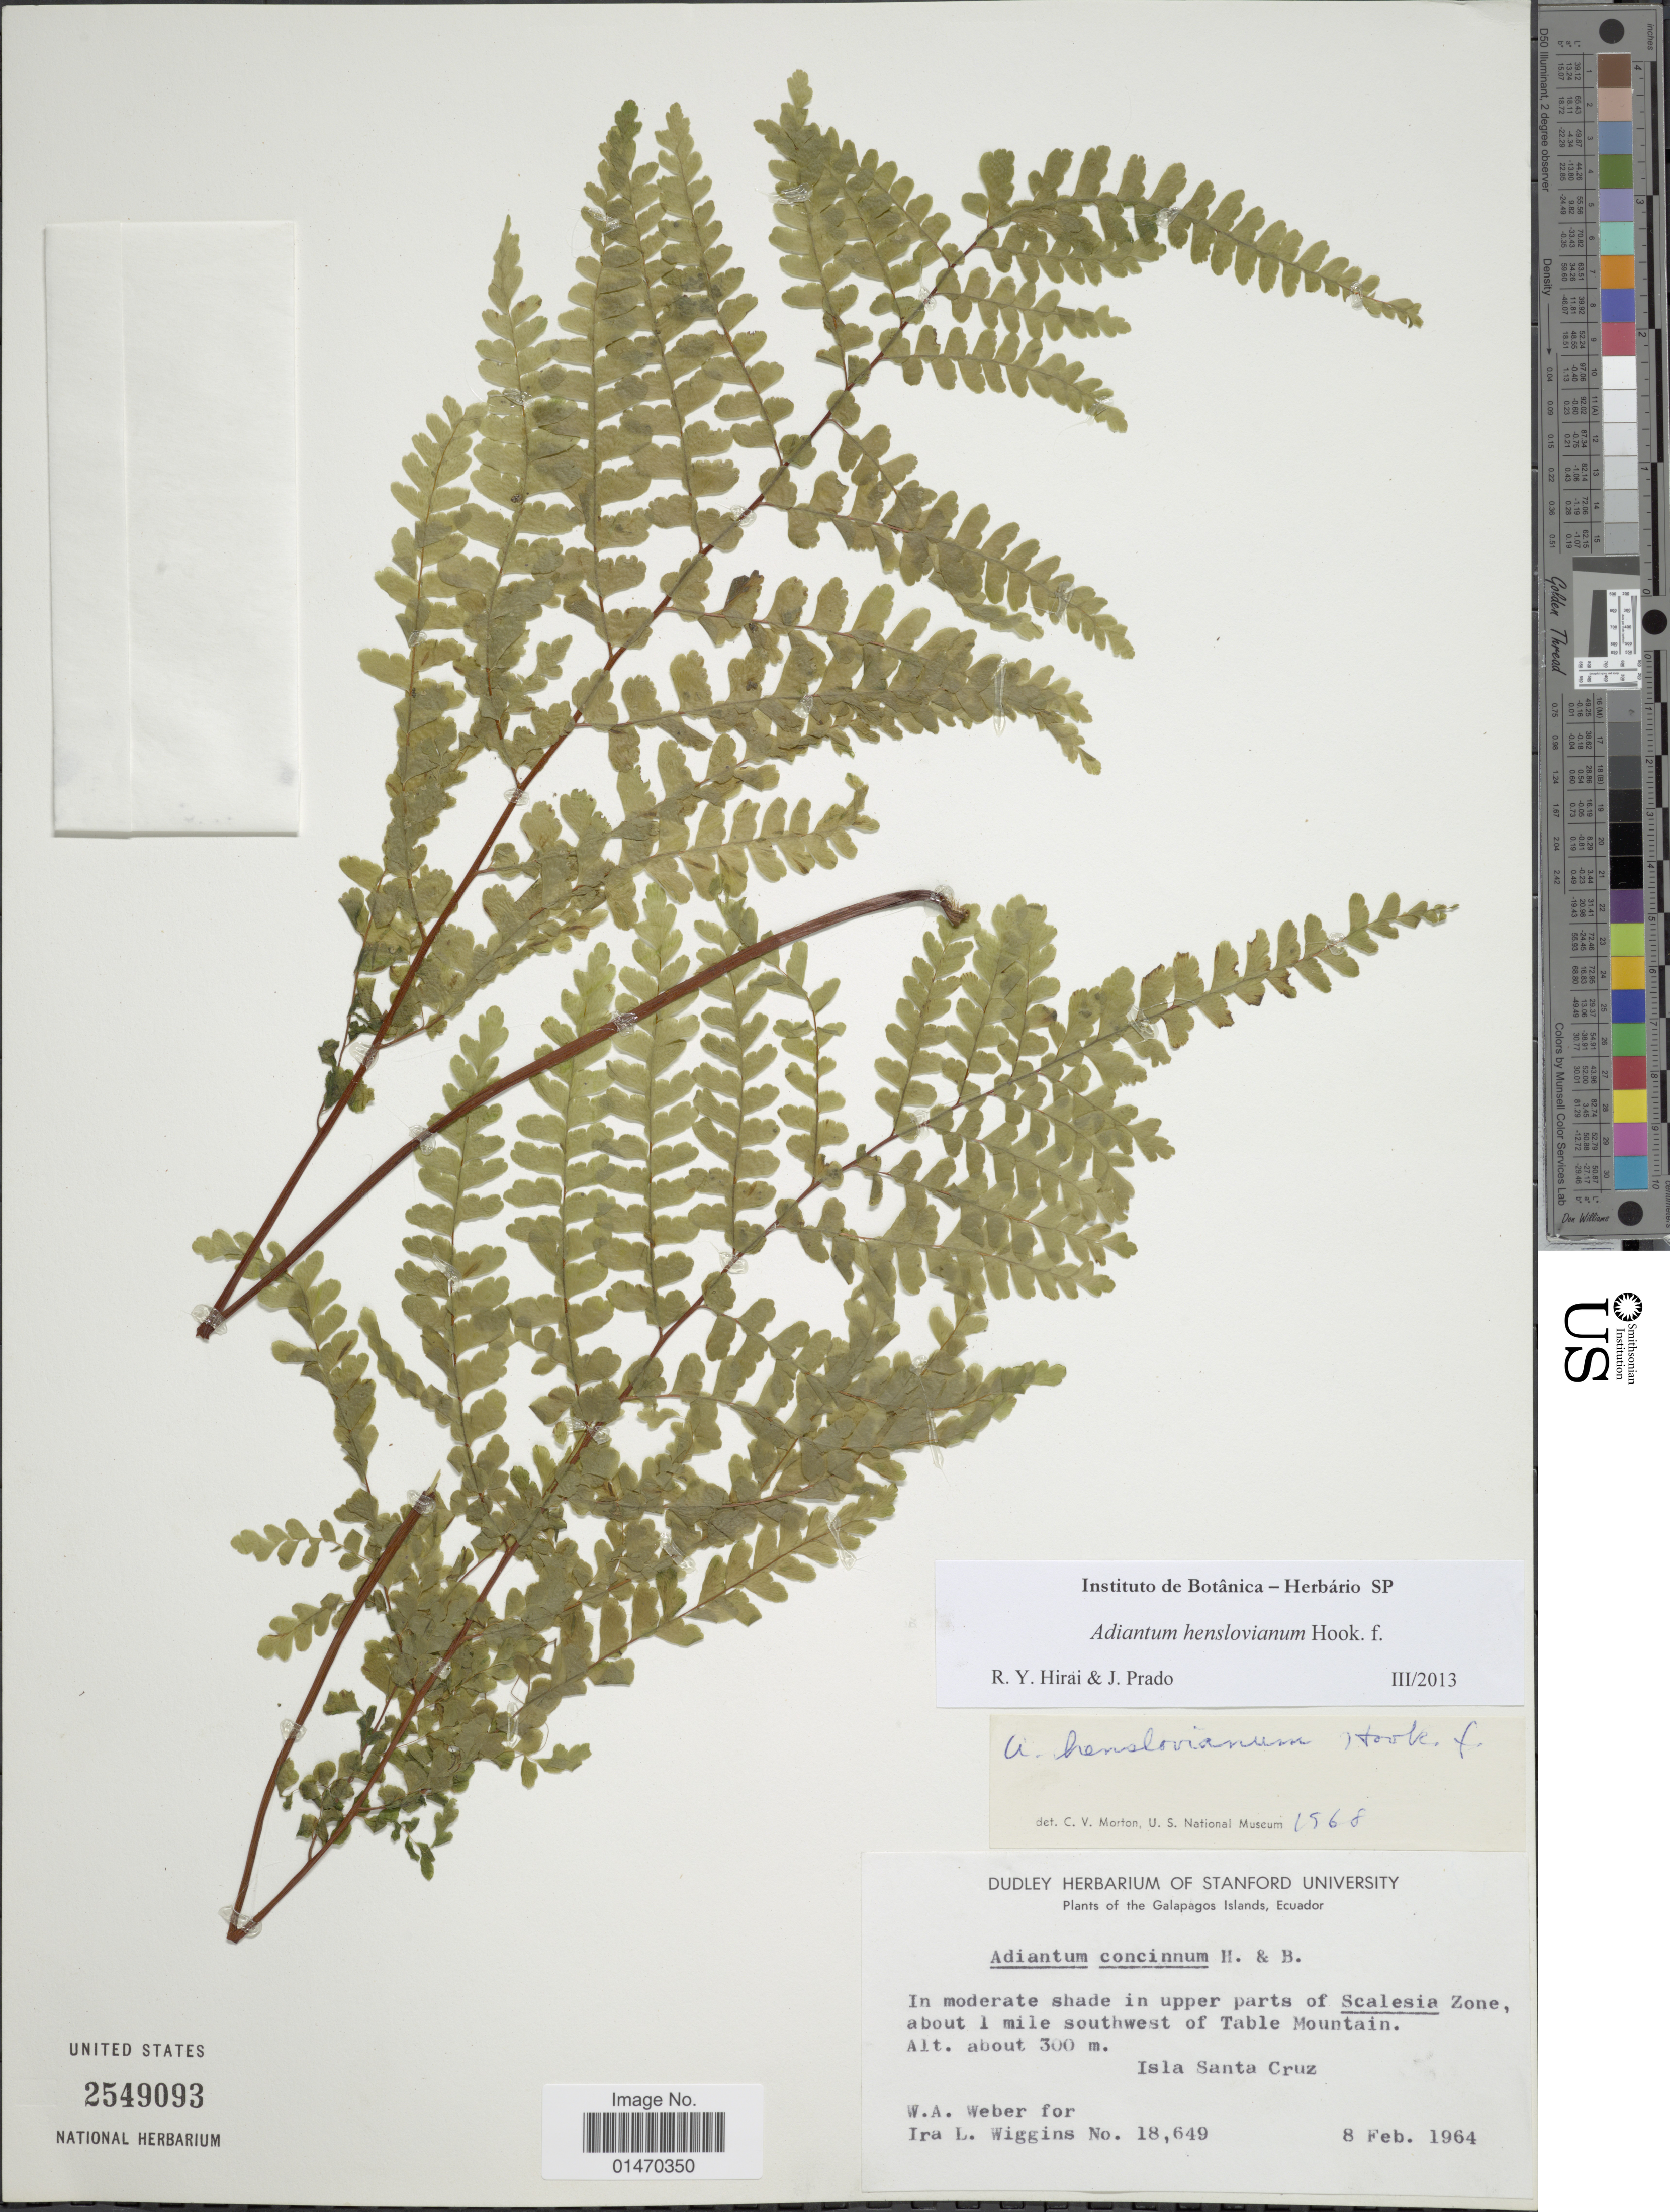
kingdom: Plantae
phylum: Tracheophyta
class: Polypodiopsida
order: Polypodiales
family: Pteridaceae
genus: Adiantum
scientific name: Adiantum henslovianum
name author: Hook. f.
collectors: W. A. Weber & I. L. Wiggins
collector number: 18 649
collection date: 1964-02-08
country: Ecuador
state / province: Colón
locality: The Galapagos Islands. In moderate shade in upper parts of Scalesia Zone about 1 mile southwest of Table Mountain. Isla Santa Cruz.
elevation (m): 300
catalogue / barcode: US 2549093